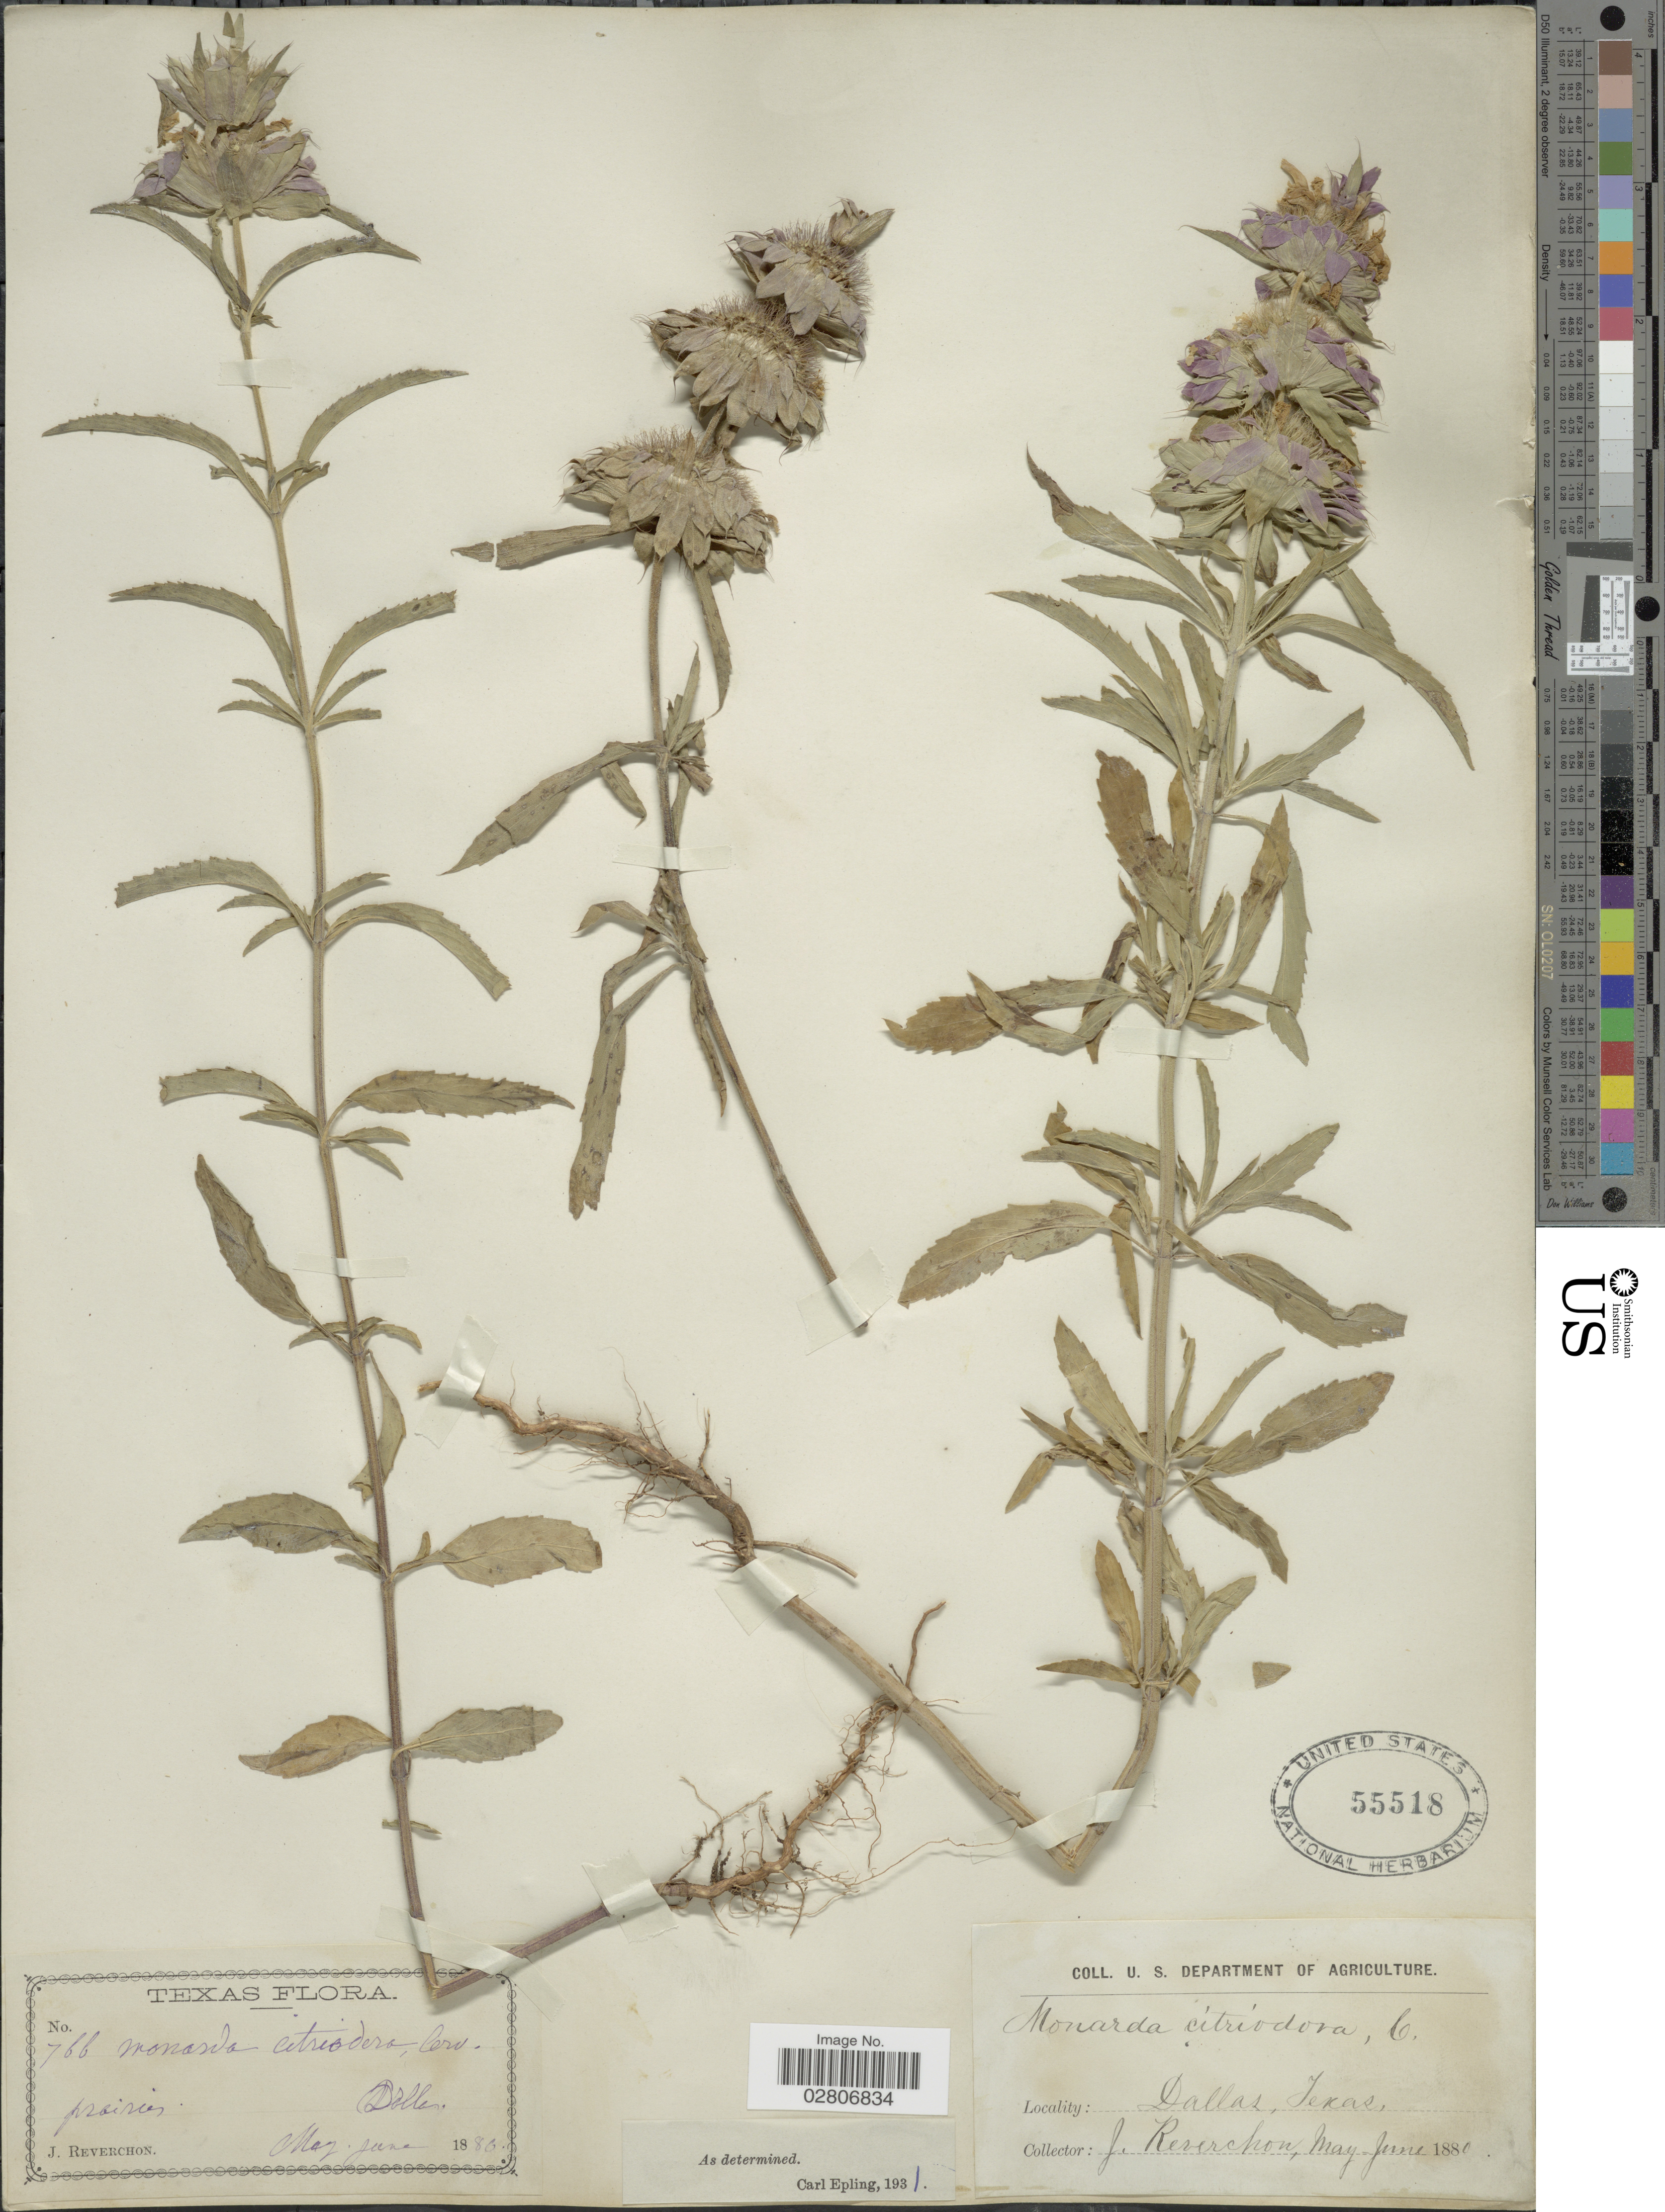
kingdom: Plantae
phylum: Tracheophyta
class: Magnoliopsida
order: Lamiales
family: Lamiaceae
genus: Monarda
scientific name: Monarda citriodora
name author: Cerv. ex Lag.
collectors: J. Reverchon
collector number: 766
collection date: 1886-05/1886-06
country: United States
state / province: Texas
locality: Dallas.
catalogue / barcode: US 5518